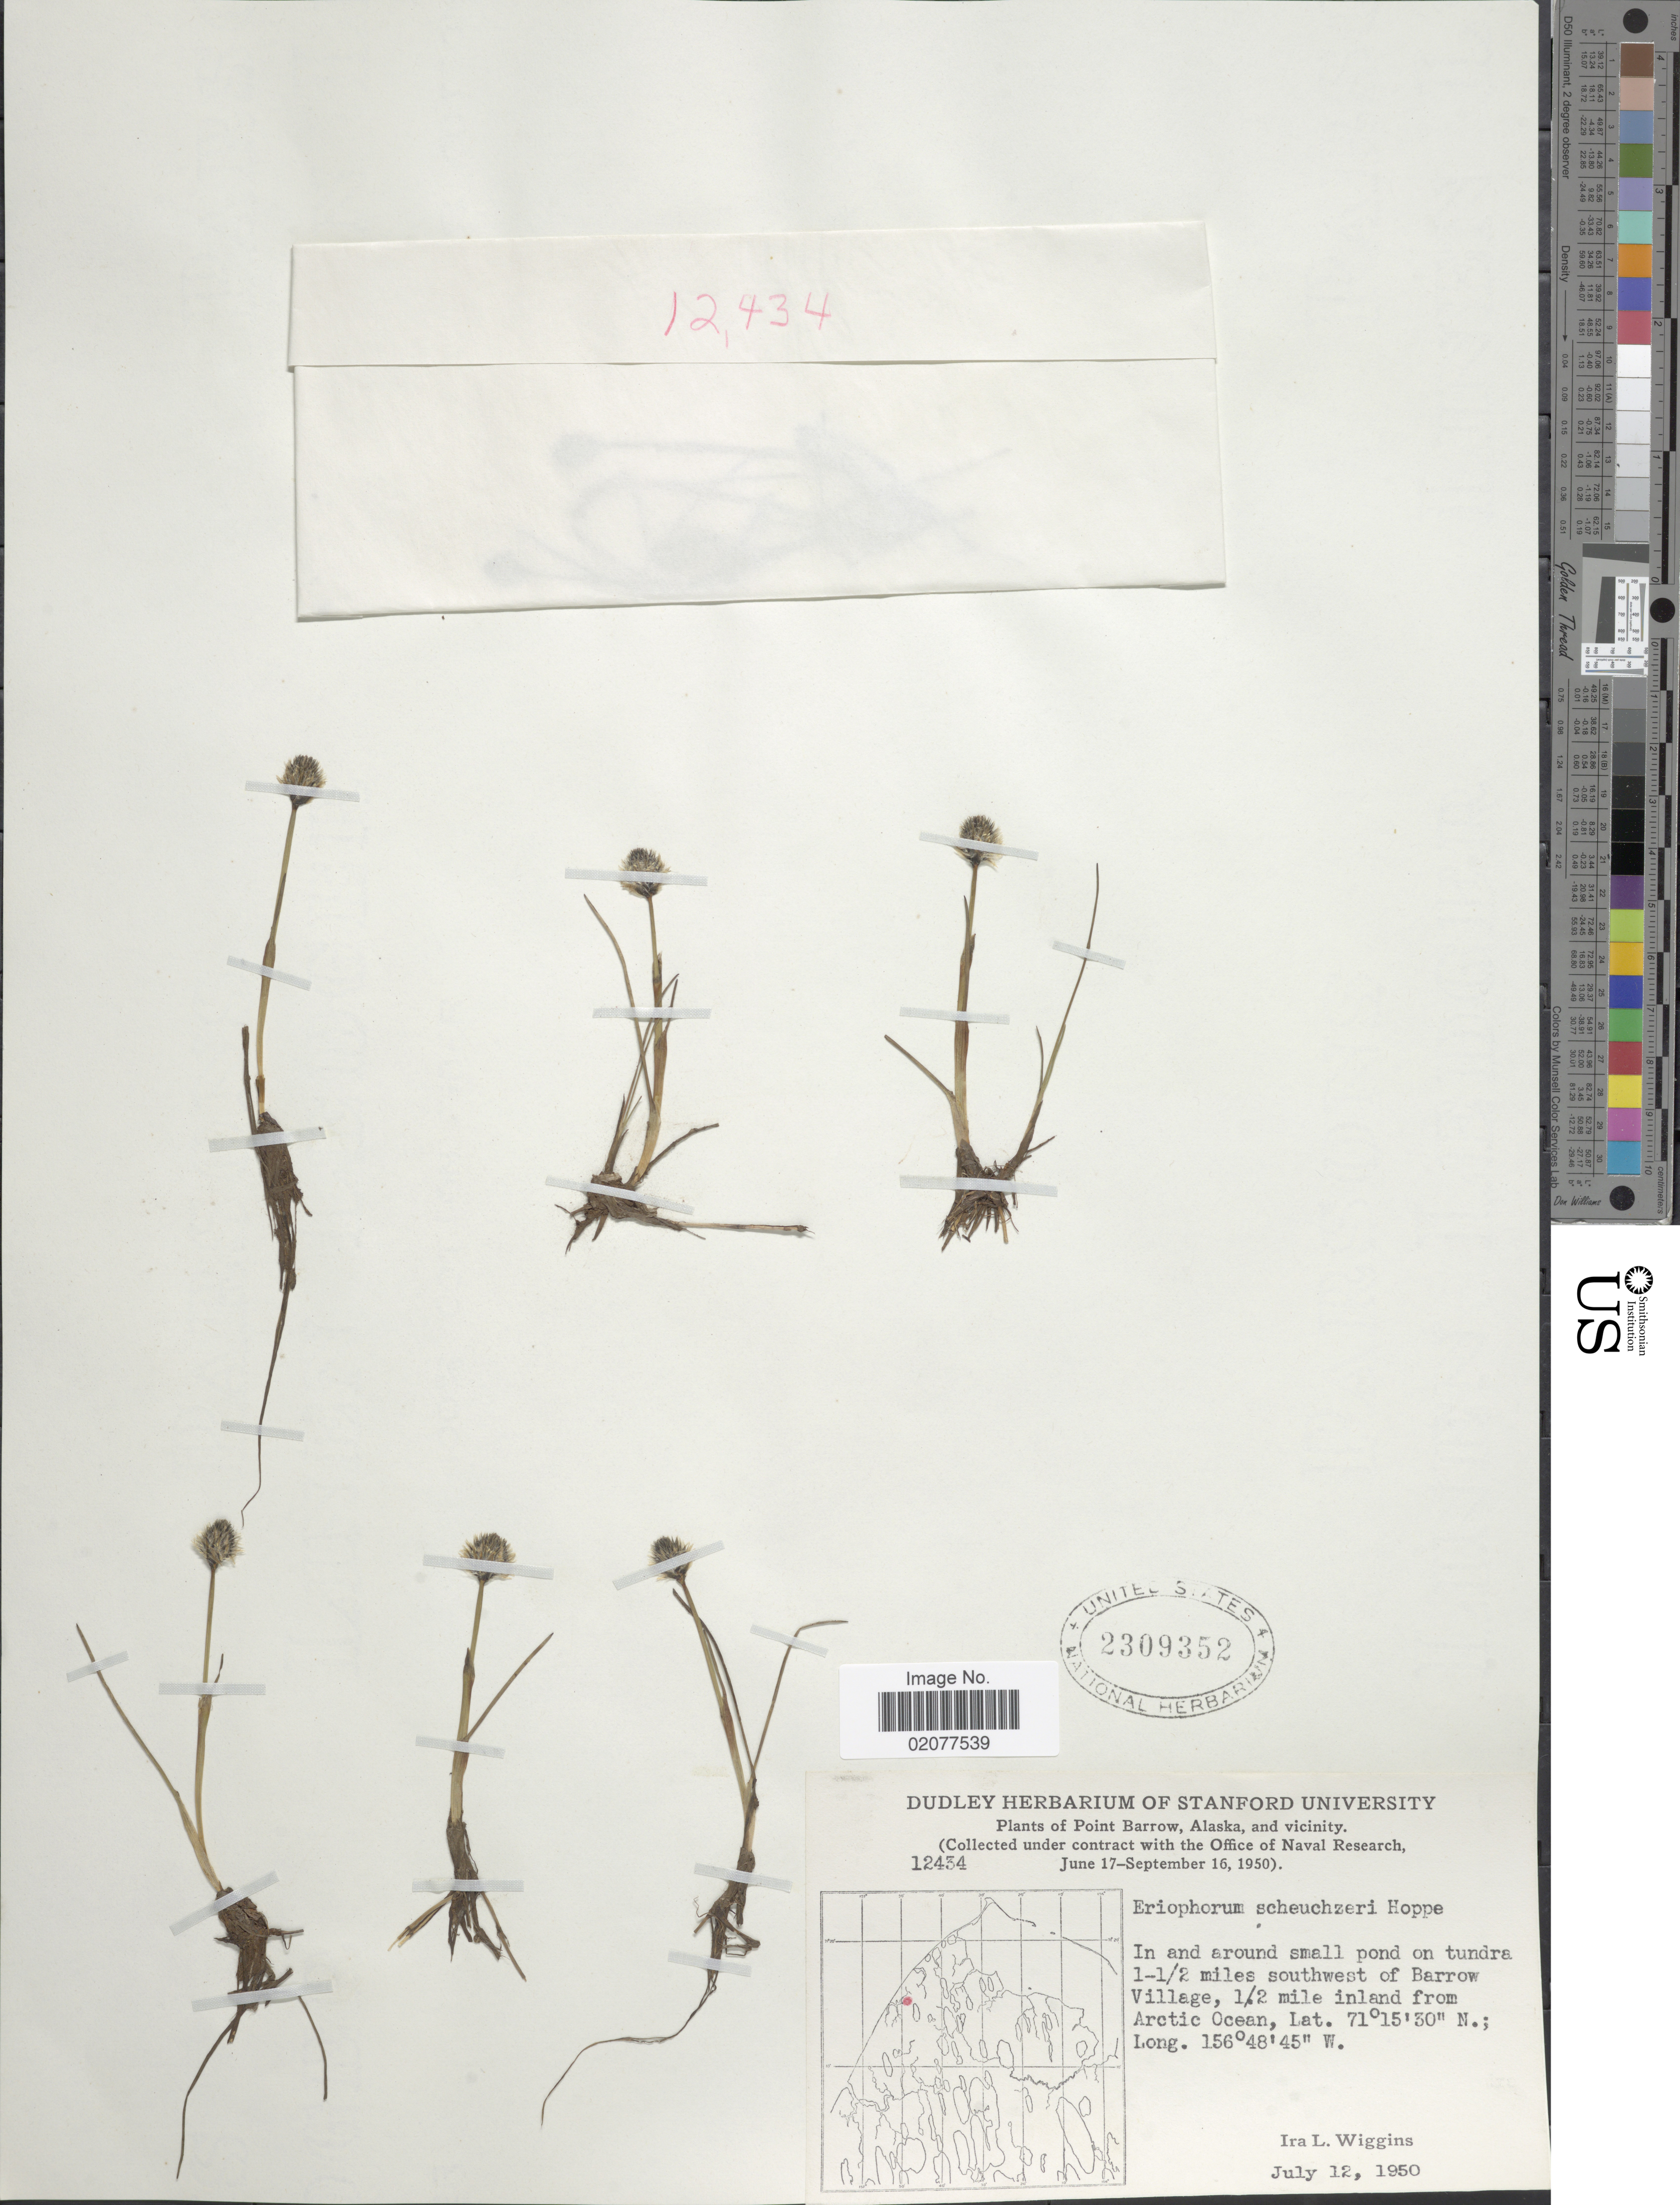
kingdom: Plantae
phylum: Tracheophyta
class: Liliopsida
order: Poales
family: Cyperaceae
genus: Eriophorum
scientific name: Eriophorum scheuchzeri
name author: Hoppe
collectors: I. L. Wiggins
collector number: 12434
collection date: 1950-07-12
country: United States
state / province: Alaska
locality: Point Barrow and vicinity. 1-1½ miles southwest of Barrow Village, ½ mile inland from Arctic Ocean.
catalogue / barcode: US 2309352